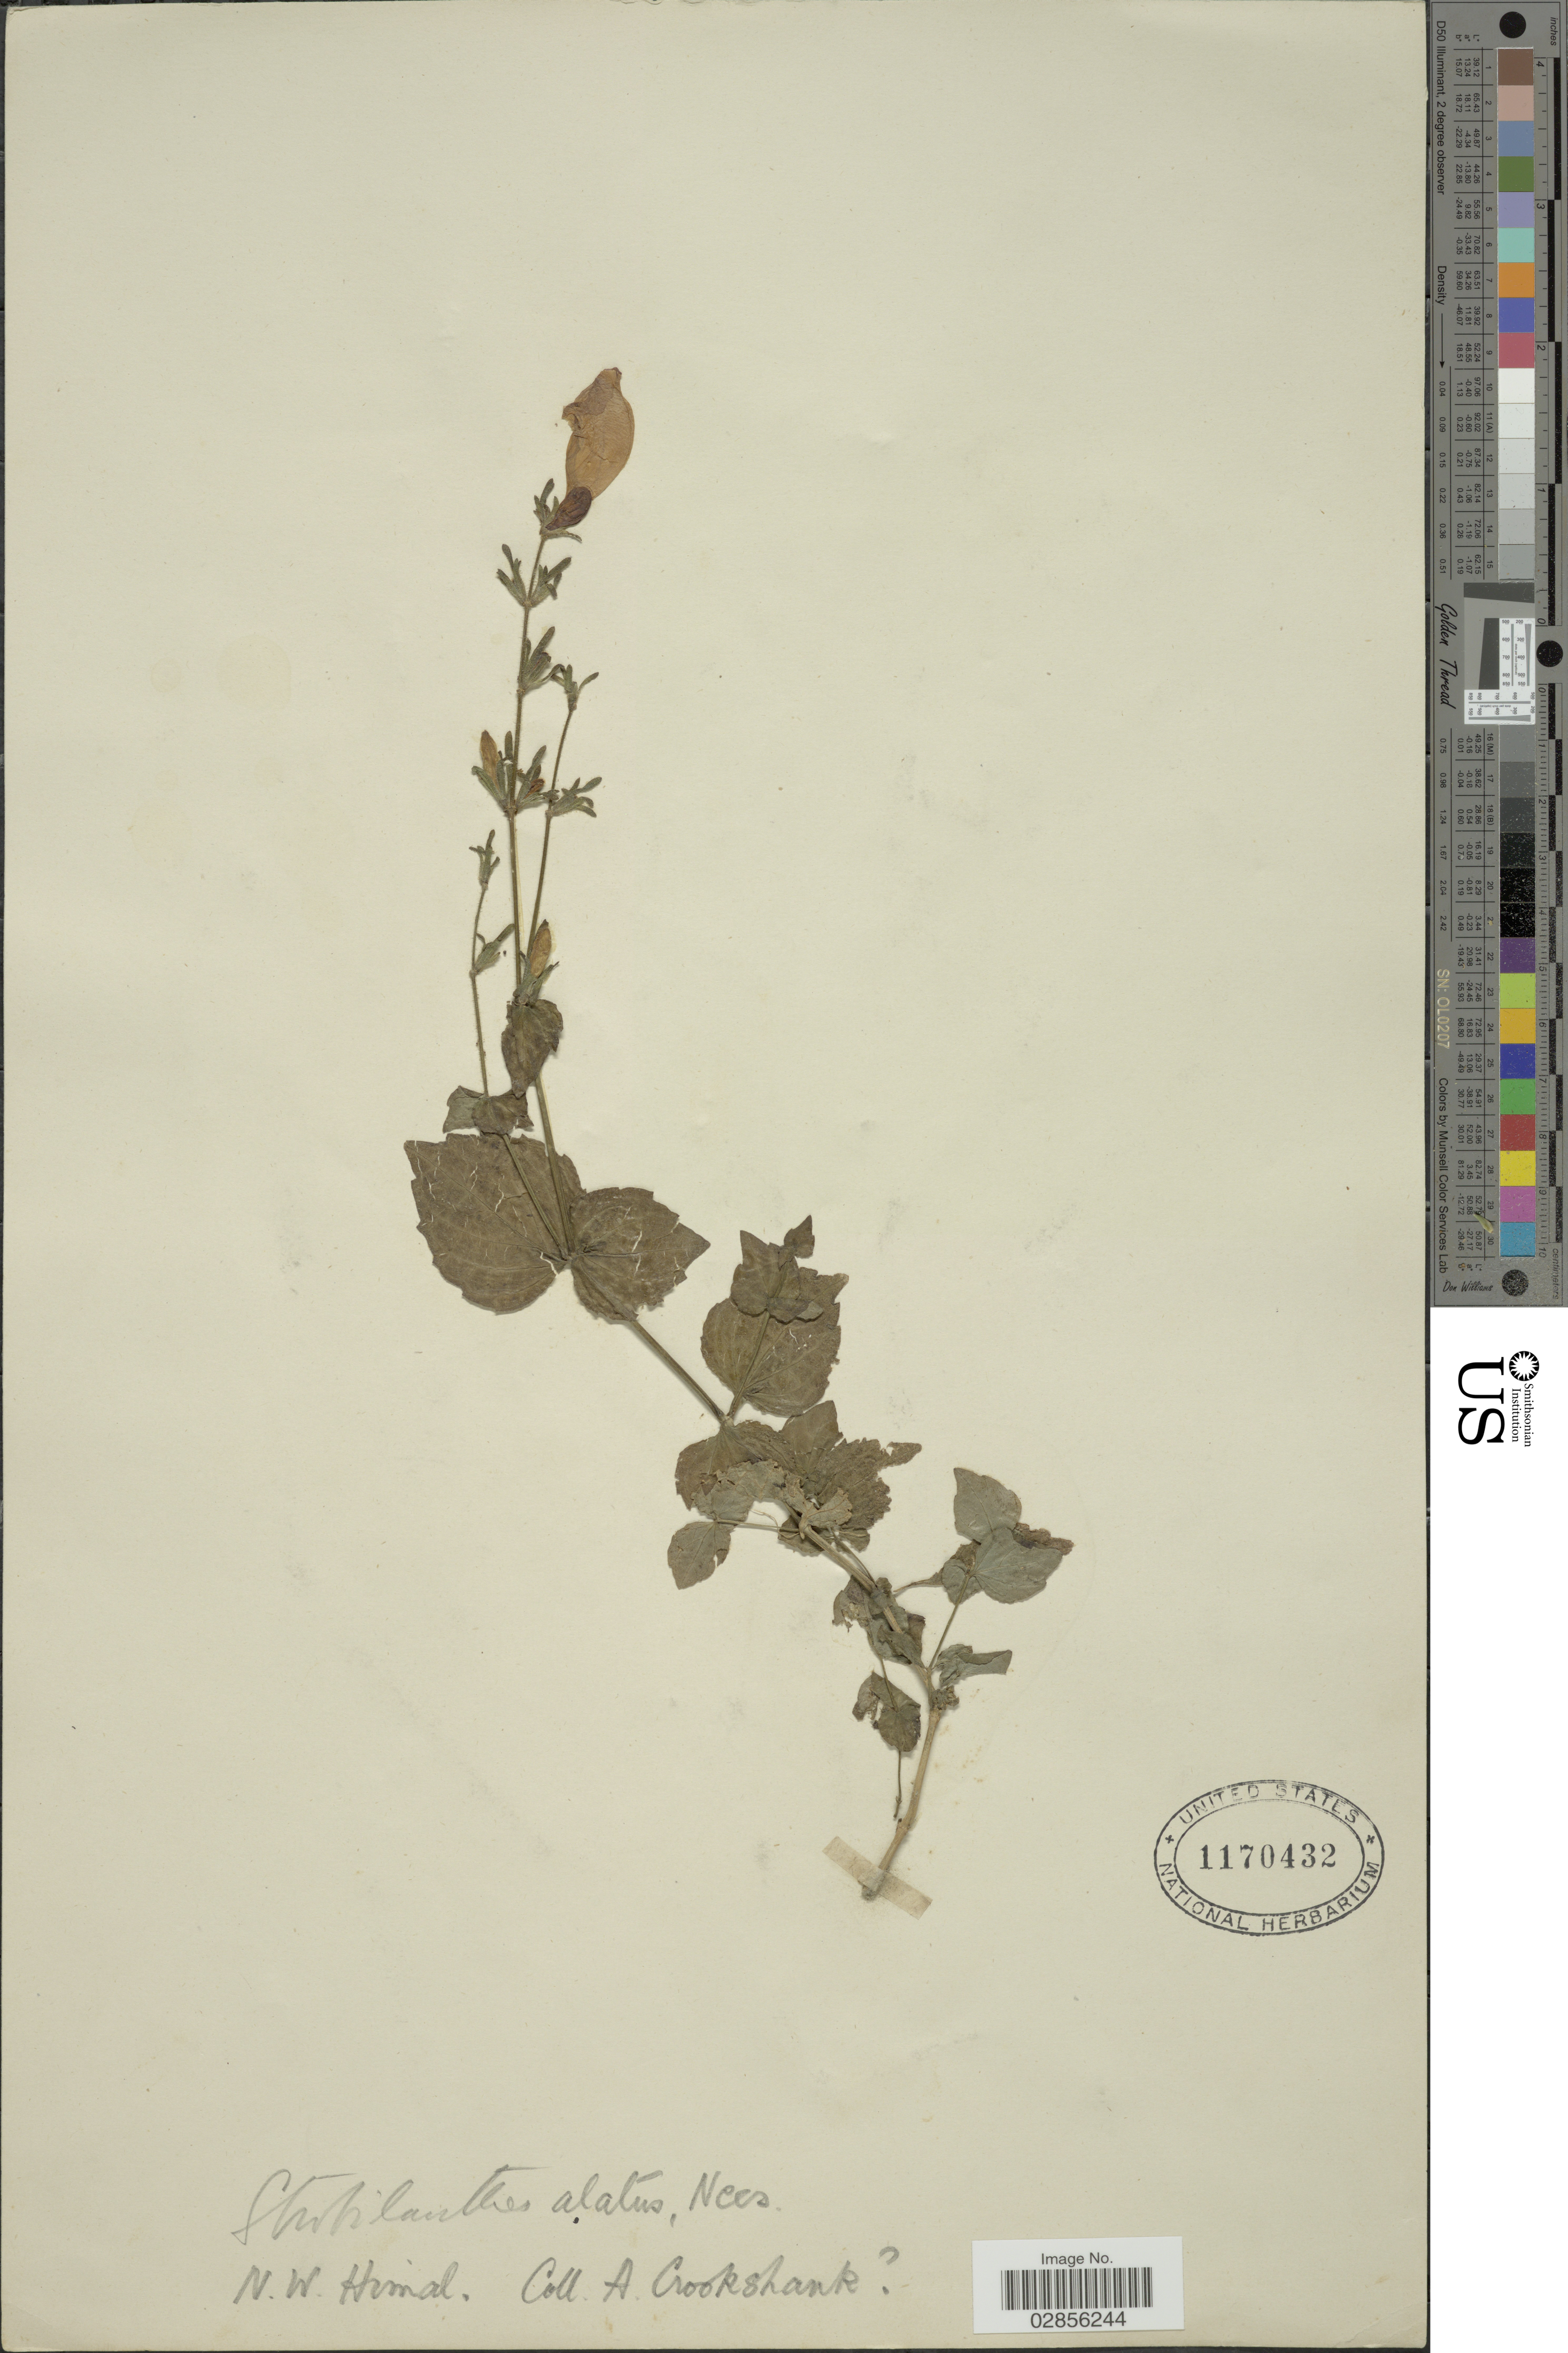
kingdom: Plantae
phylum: Tracheophyta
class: Magnoliopsida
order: Lamiales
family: Acanthaceae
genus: Strobilanthes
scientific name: Strobilanthes attenuata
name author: (Wall. ex Nees) Jacq. ex Nees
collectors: A. Crookshank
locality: N.W. Himal.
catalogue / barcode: US 1170432